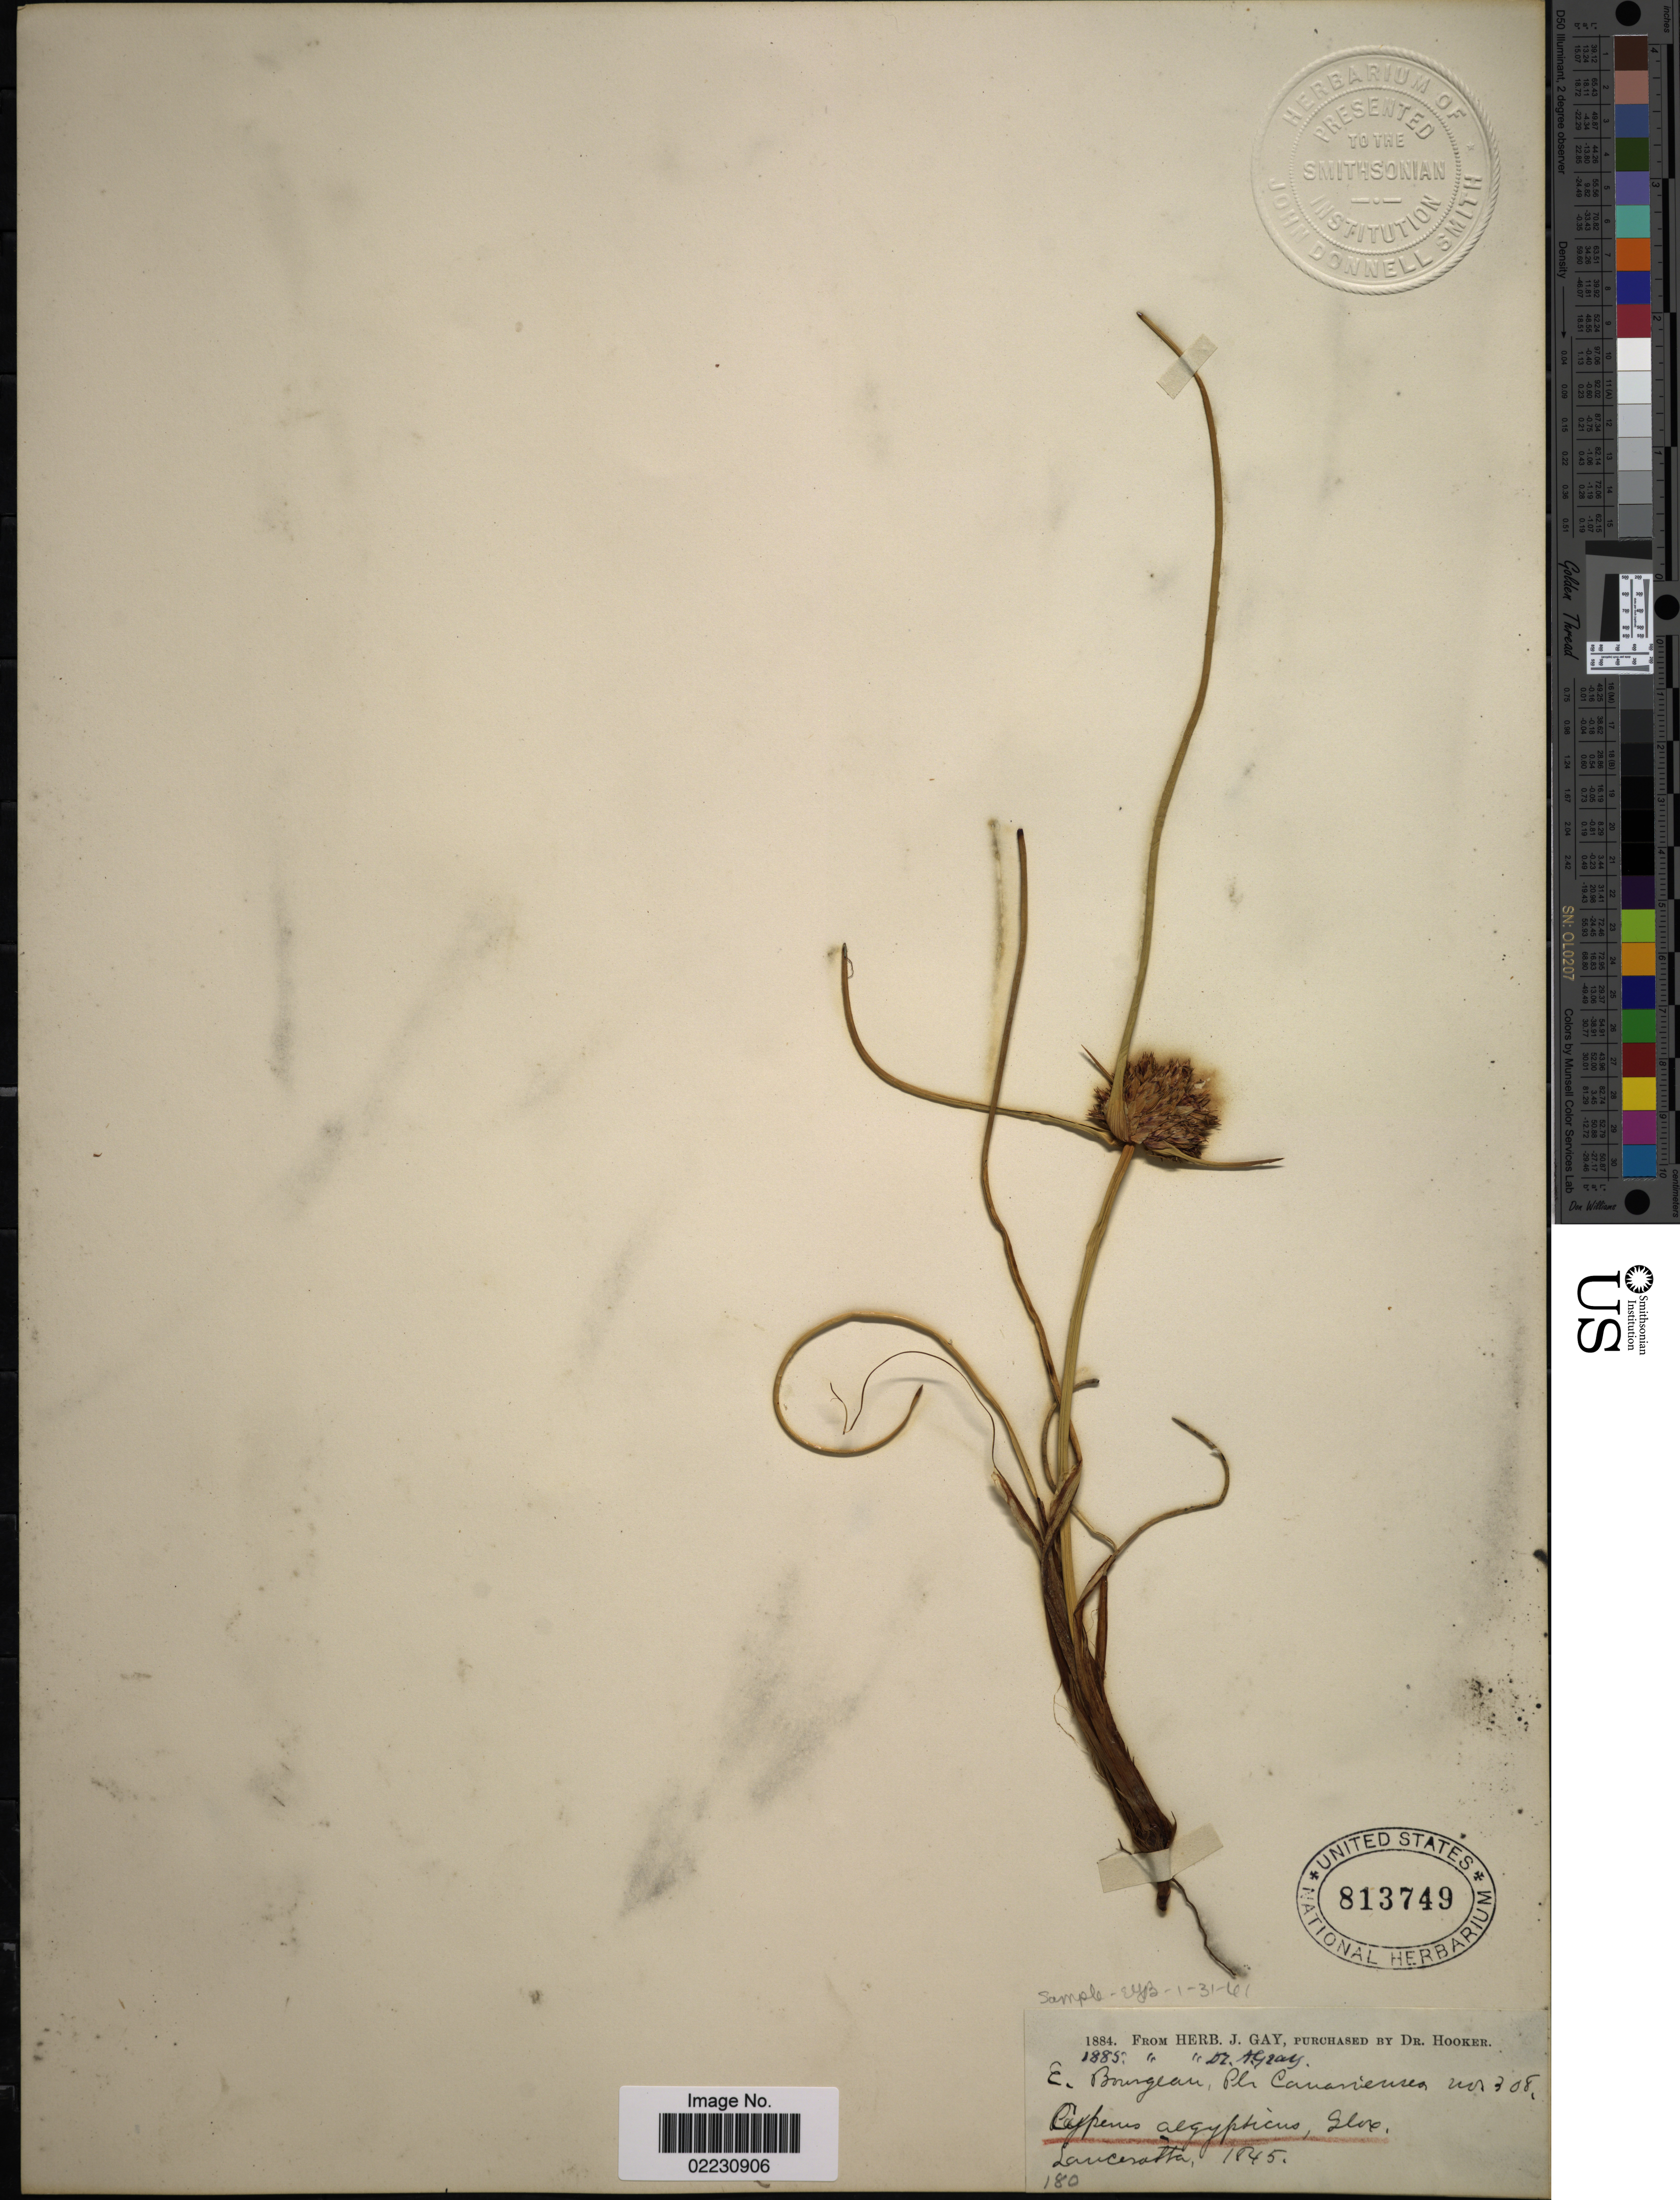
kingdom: Plantae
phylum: Tracheophyta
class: Liliopsida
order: Poales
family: Cyperaceae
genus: Cyperus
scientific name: Cyperus capitatus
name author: Vand.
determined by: Strong, Mark T., (BOT), Smithsonian Institution - National Museum of Natural History (UNITED STATES)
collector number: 180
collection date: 1845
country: Spain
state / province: Canarias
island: Canary Is.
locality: Lancerotta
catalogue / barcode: US 813749